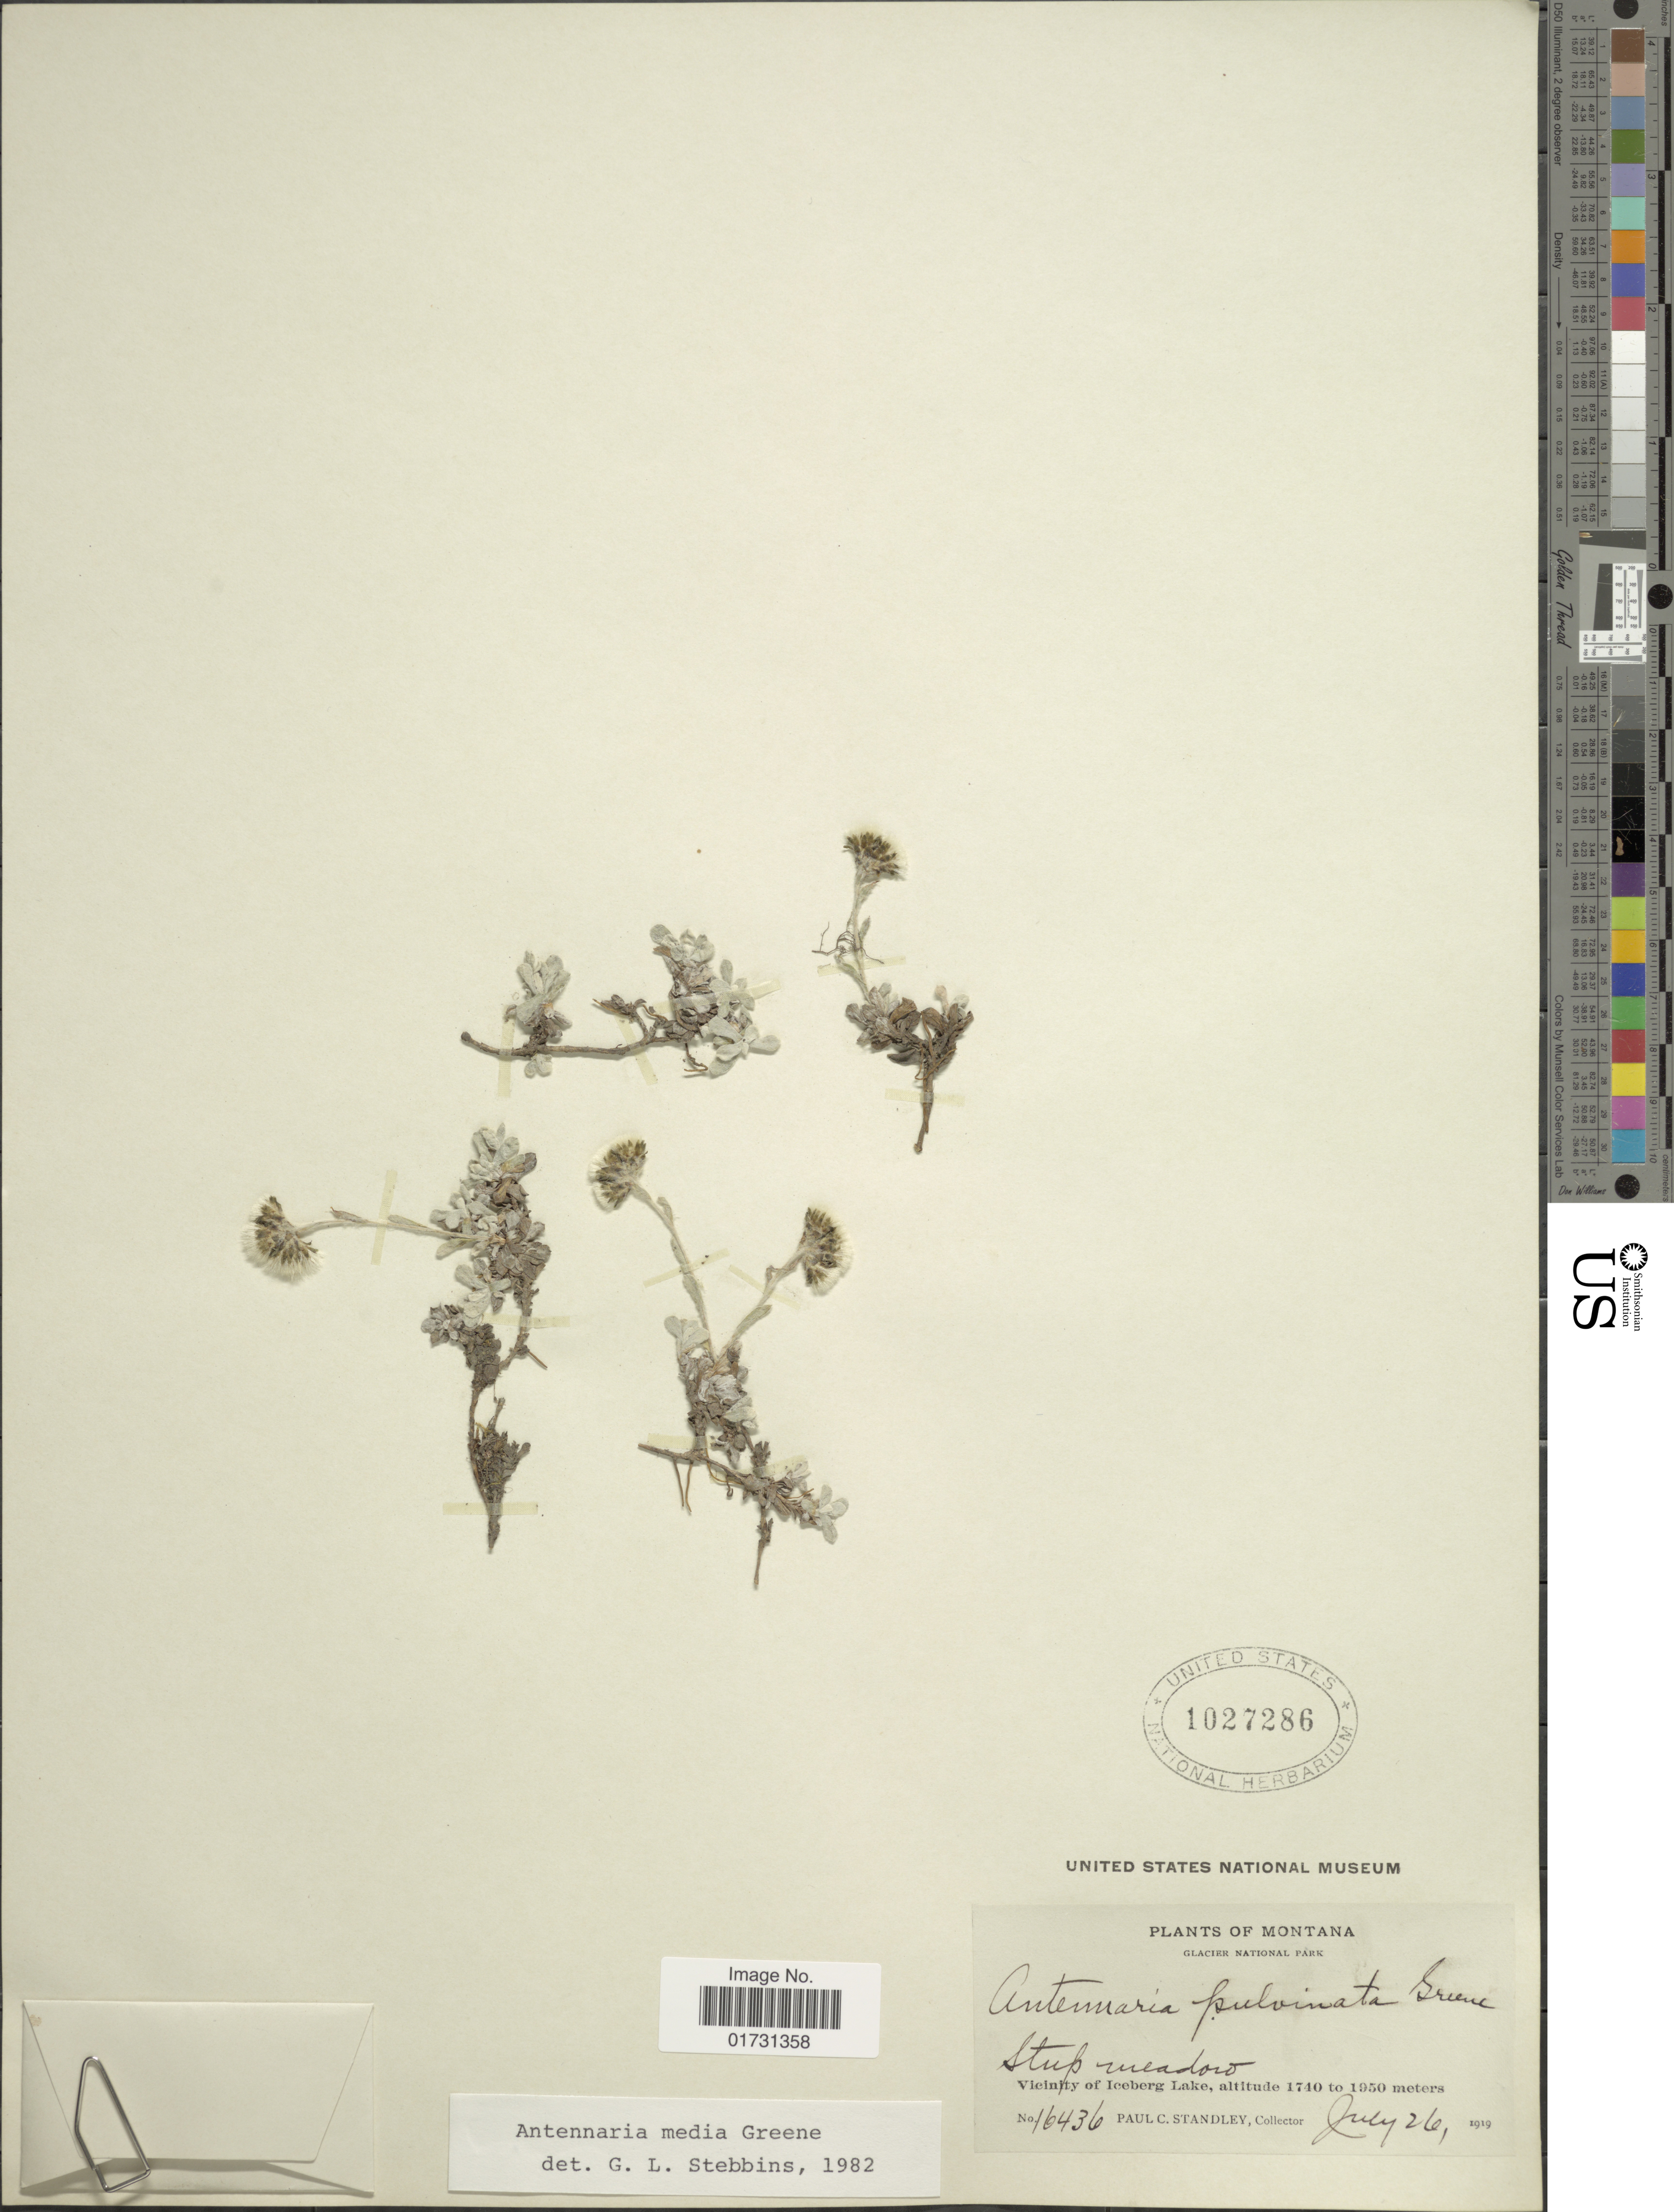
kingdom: Plantae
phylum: Tracheophyta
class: Magnoliopsida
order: Asterales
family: Asteraceae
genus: Antennaria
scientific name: Antennaria media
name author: Greene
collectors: P. C. Standley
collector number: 16436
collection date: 1919-07-26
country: United States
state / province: Montana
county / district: Glacier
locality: Glacier National Park, Stup meadow, Vicinity of Iceberg Lake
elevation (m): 1740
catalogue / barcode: US 1027286